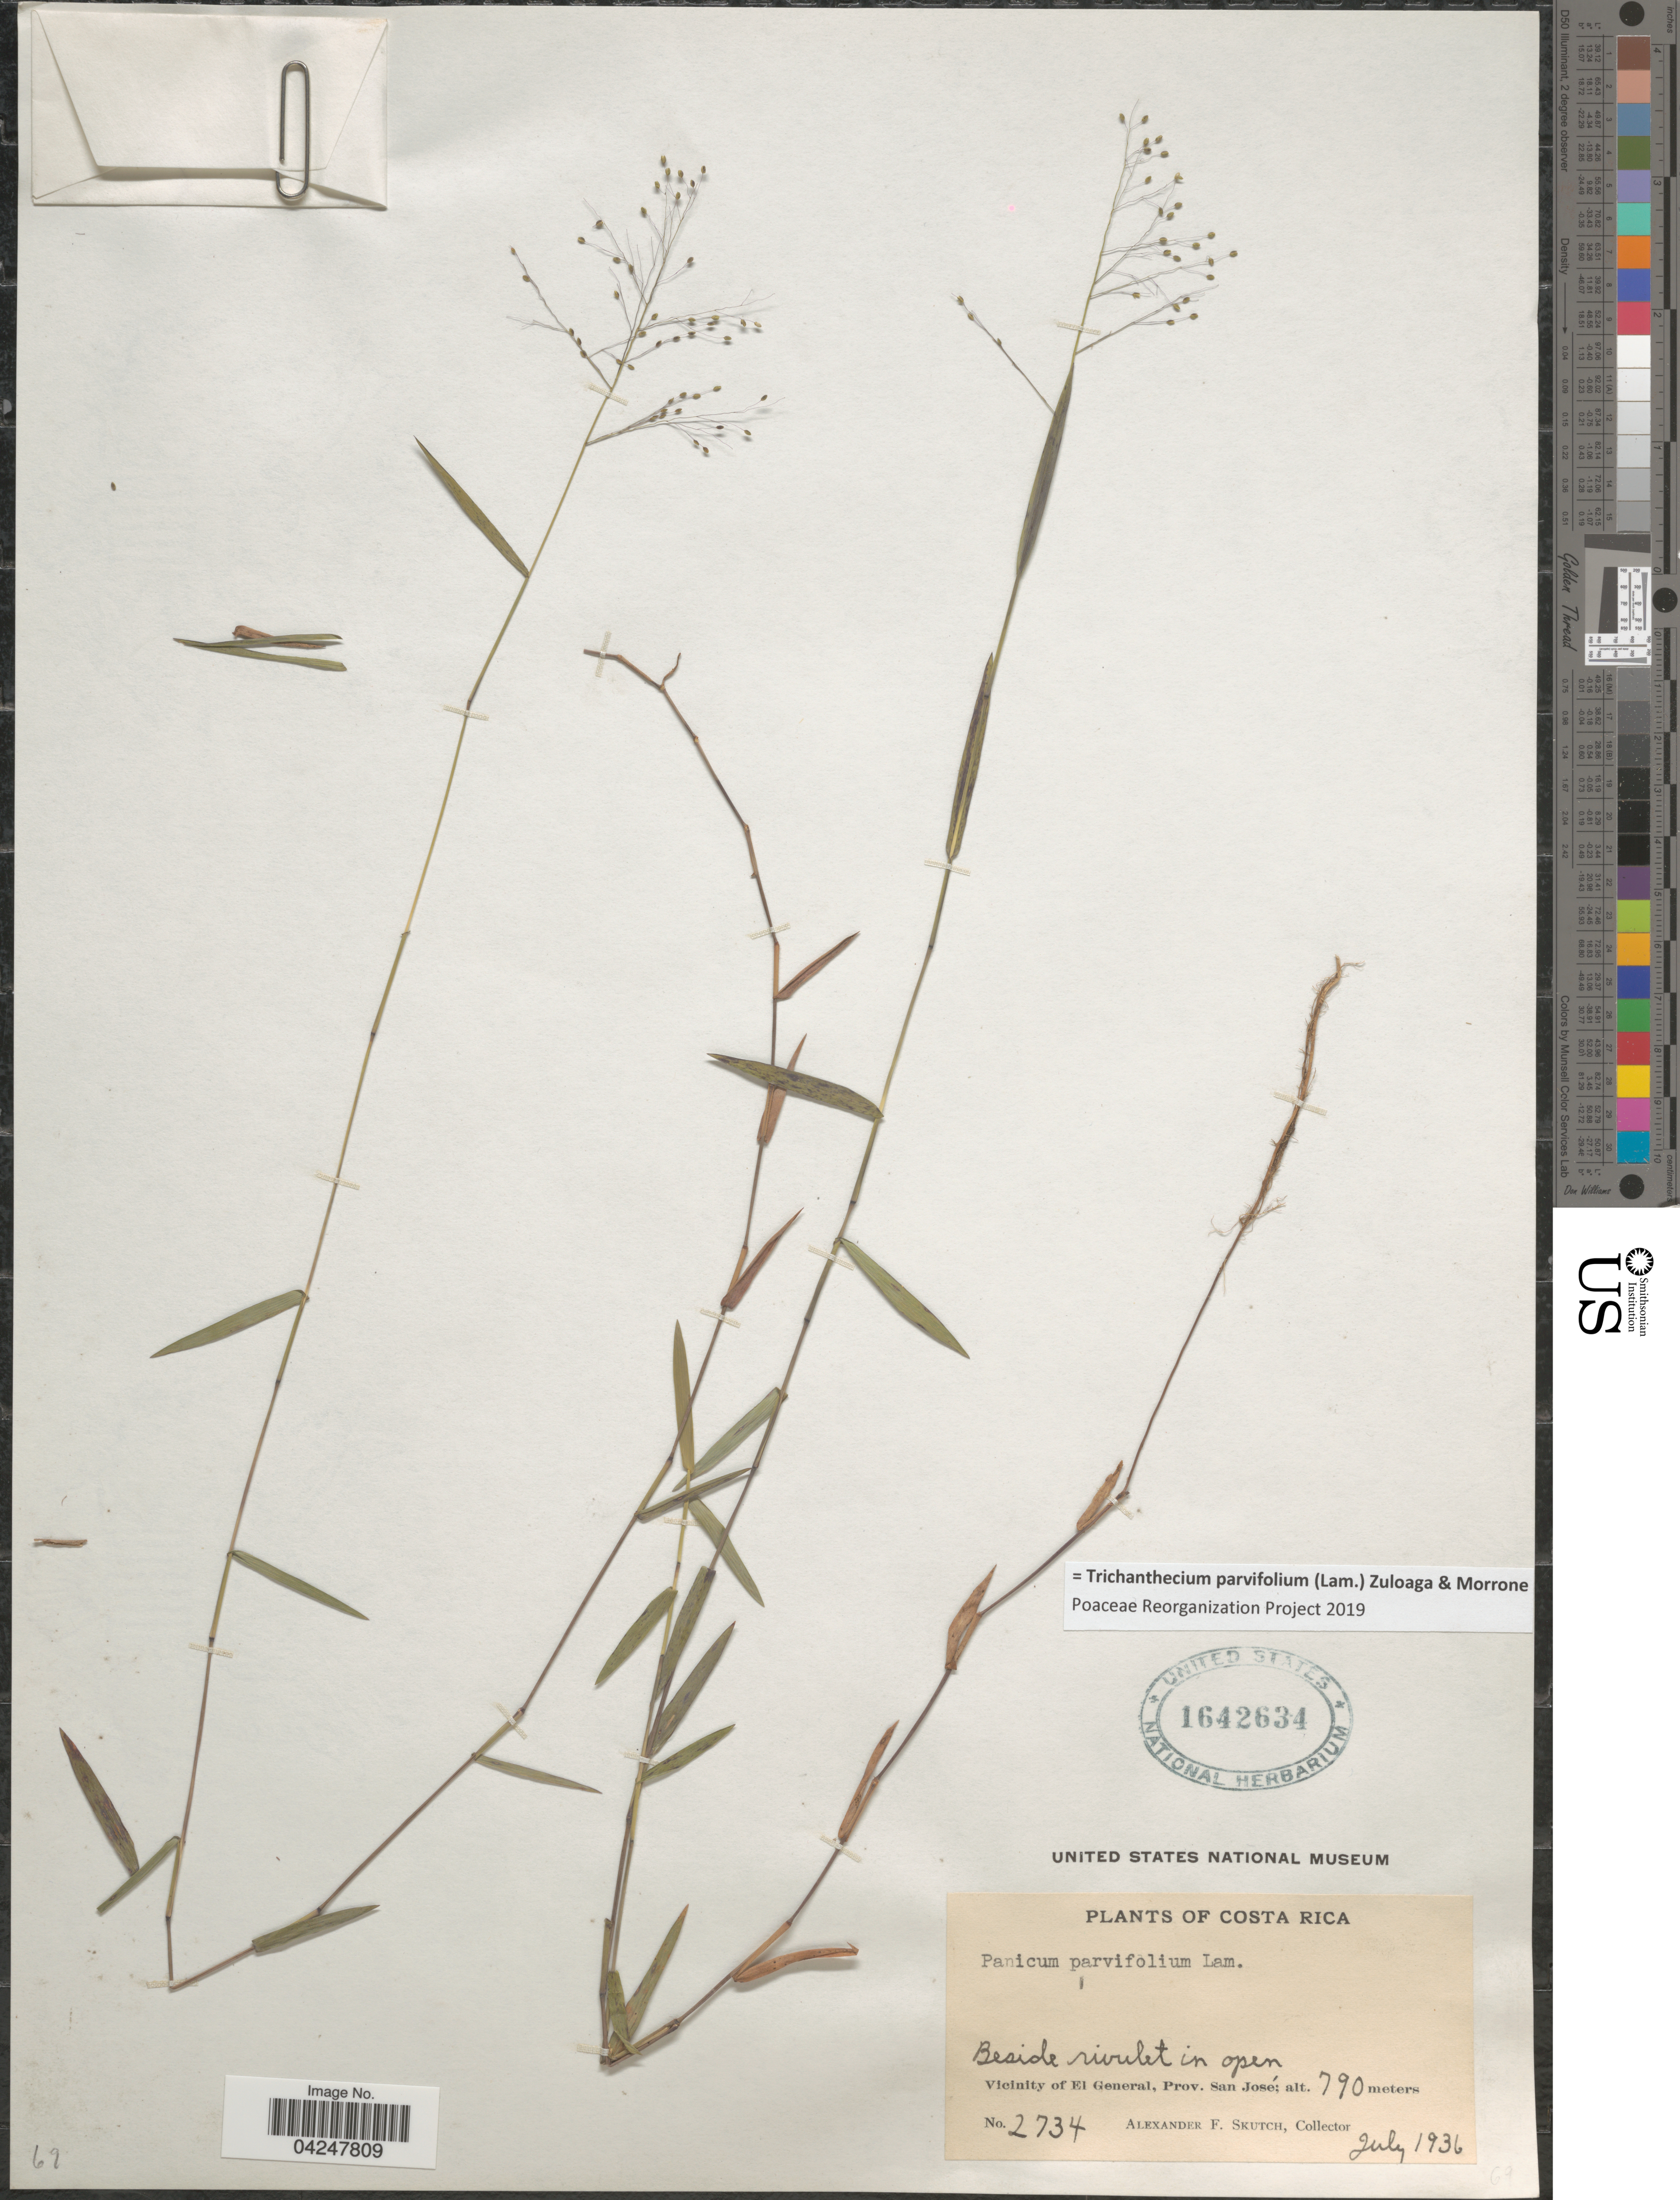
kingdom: Plantae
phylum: Tracheophyta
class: Liliopsida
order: Poales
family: Poaceae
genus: Trichanthecium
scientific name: Trichanthecium parvifolium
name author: (Lam.) Zuloaga & Morrone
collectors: A. F. Skutch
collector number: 2734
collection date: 1936-07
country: Costa Rica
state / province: San José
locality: Vicinity of El General.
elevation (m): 790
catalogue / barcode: US 1642634